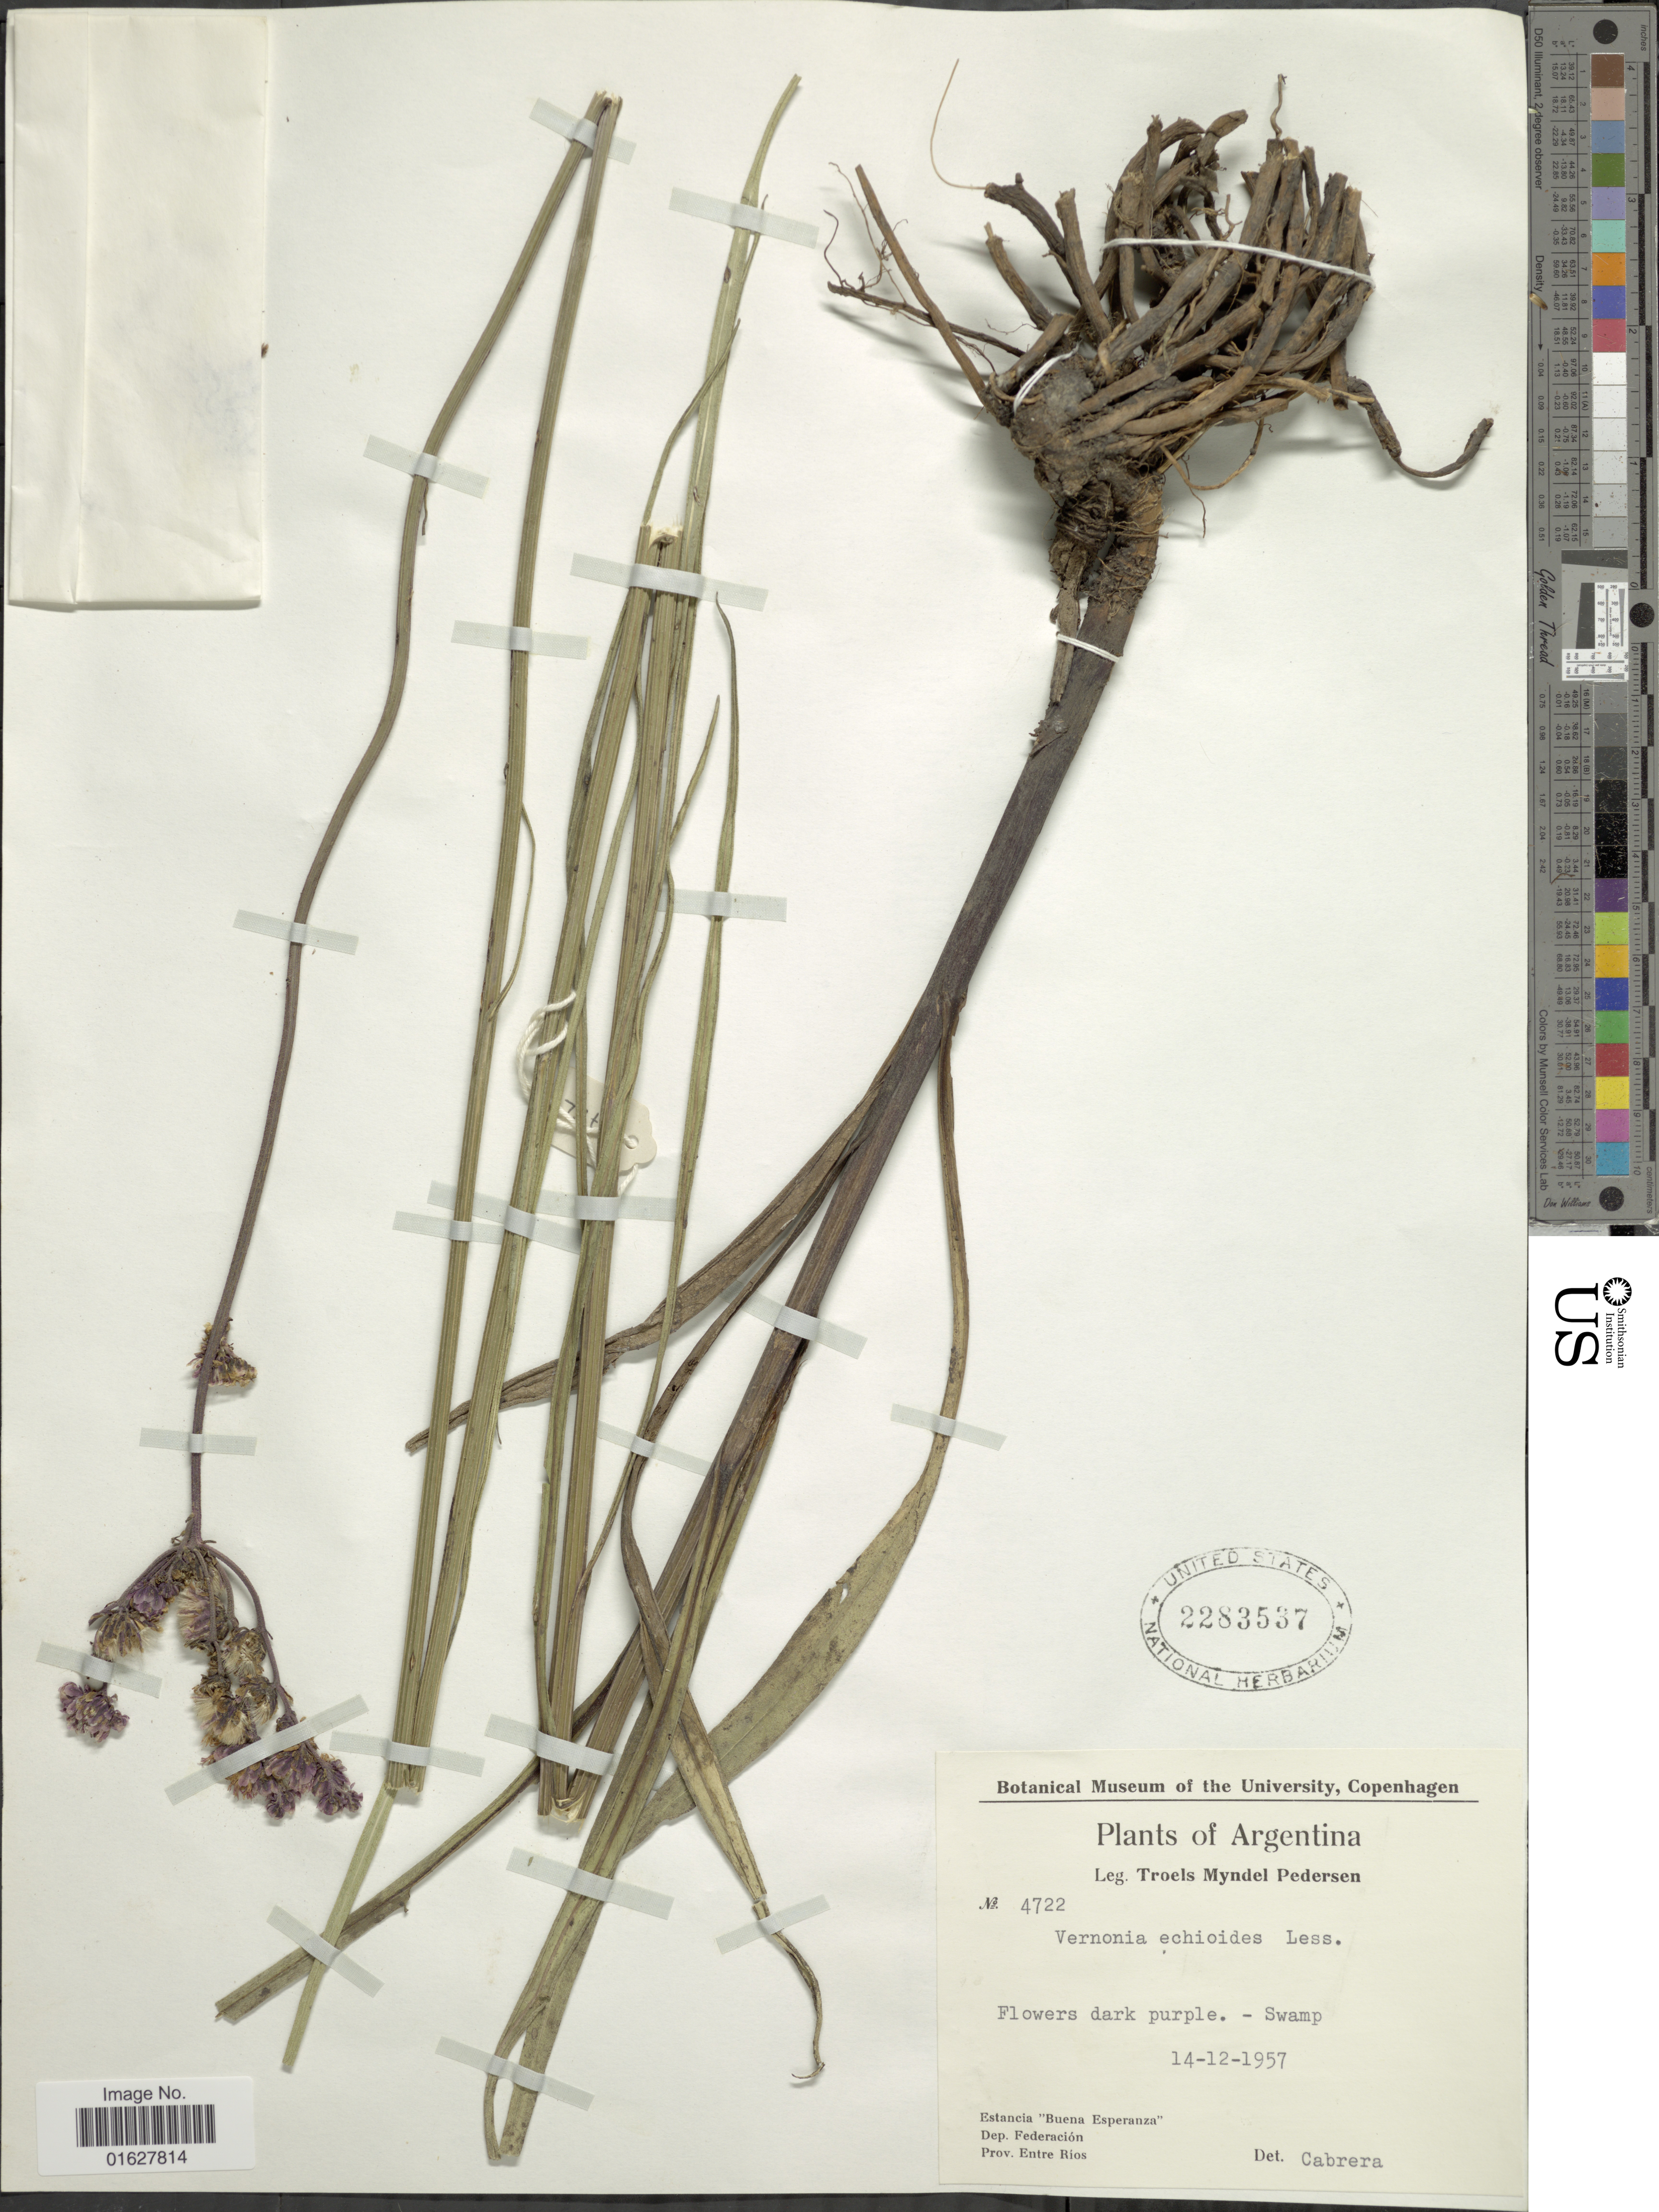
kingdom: Plantae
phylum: Tracheophyta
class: Magnoliopsida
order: Asterales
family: Asteraceae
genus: Vernonia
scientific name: Vernonia echioides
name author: Less.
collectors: T. Pederson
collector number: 4722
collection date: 1957-12-14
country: Argentina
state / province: Entre Rios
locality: Argentina. Estancia "Buena Esperanza". Dep. Federacion. Prov. Entre Rios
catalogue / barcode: US 2283537